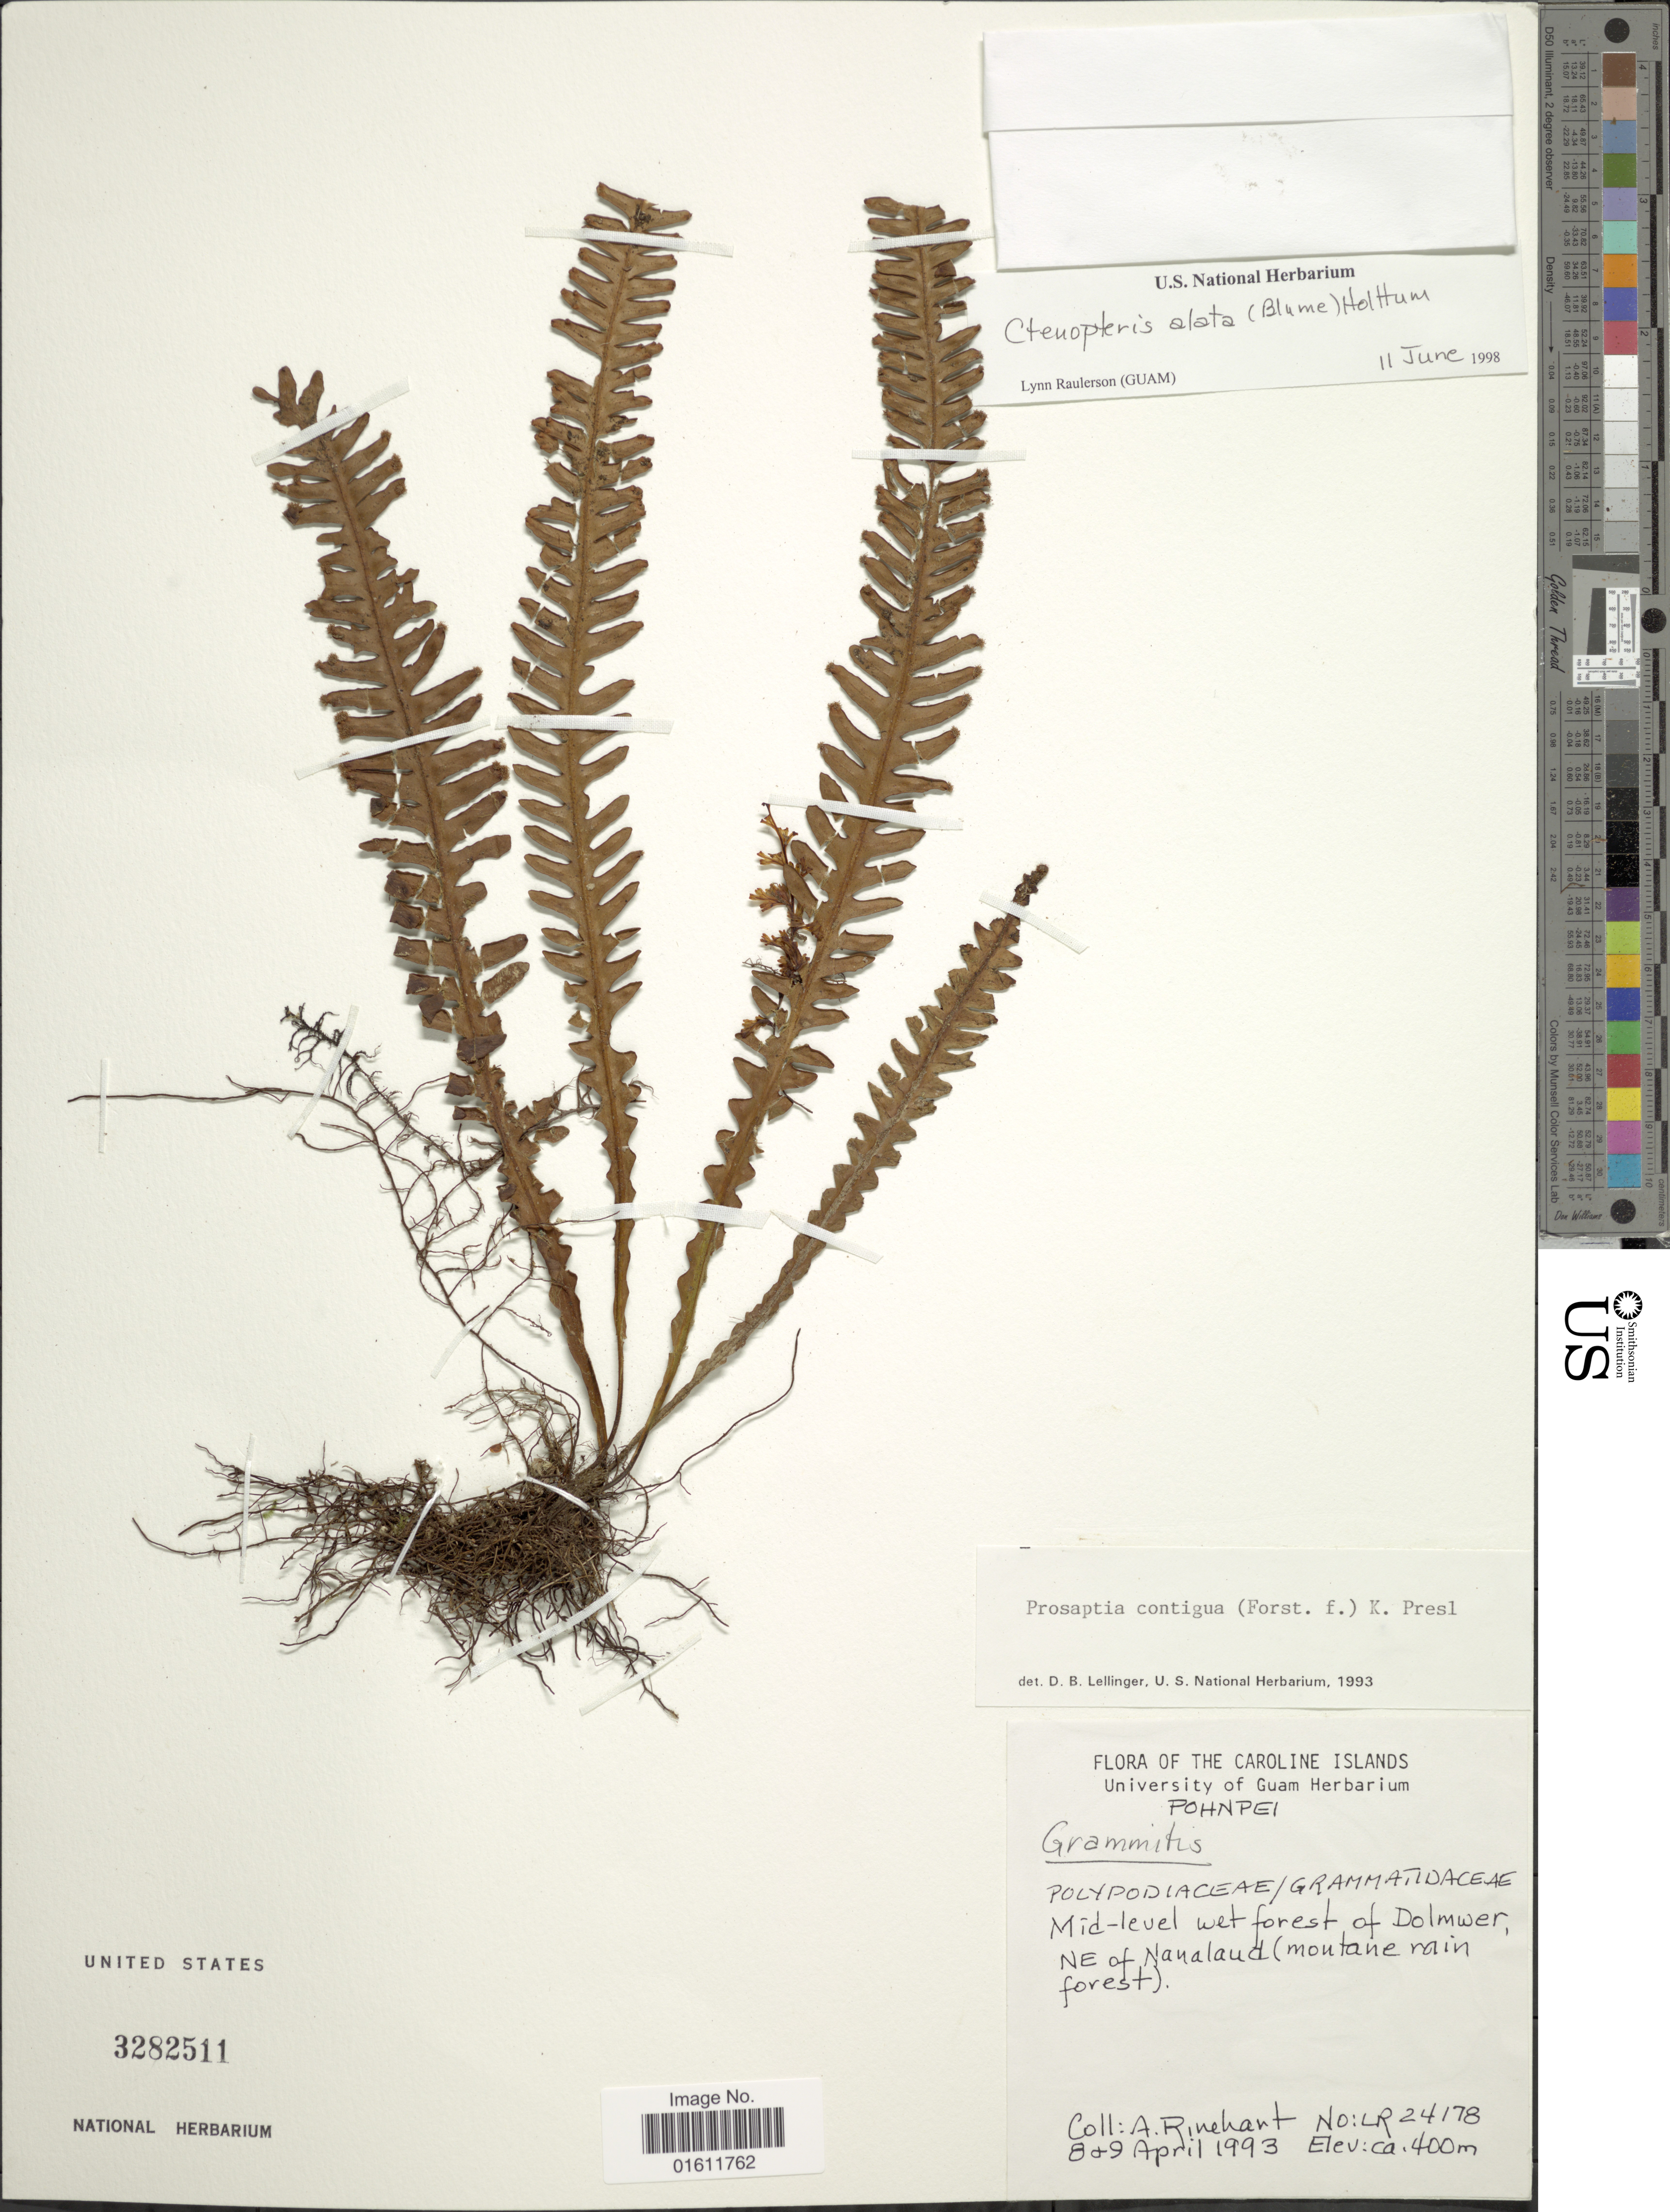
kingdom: Plantae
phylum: Tracheophyta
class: Polypodiopsida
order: Polypodiales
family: Polypodiaceae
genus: Prosaptia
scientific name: Prosaptia alata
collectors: A. Rinehart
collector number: LR 24178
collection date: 1993-04-08/1993-04-09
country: Micronesia, Federated States of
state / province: Pohnpei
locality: Caroline Islands, Mid-level wet forest of Dolmwer, NE of Nanalaud.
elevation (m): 400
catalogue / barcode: US 3282511